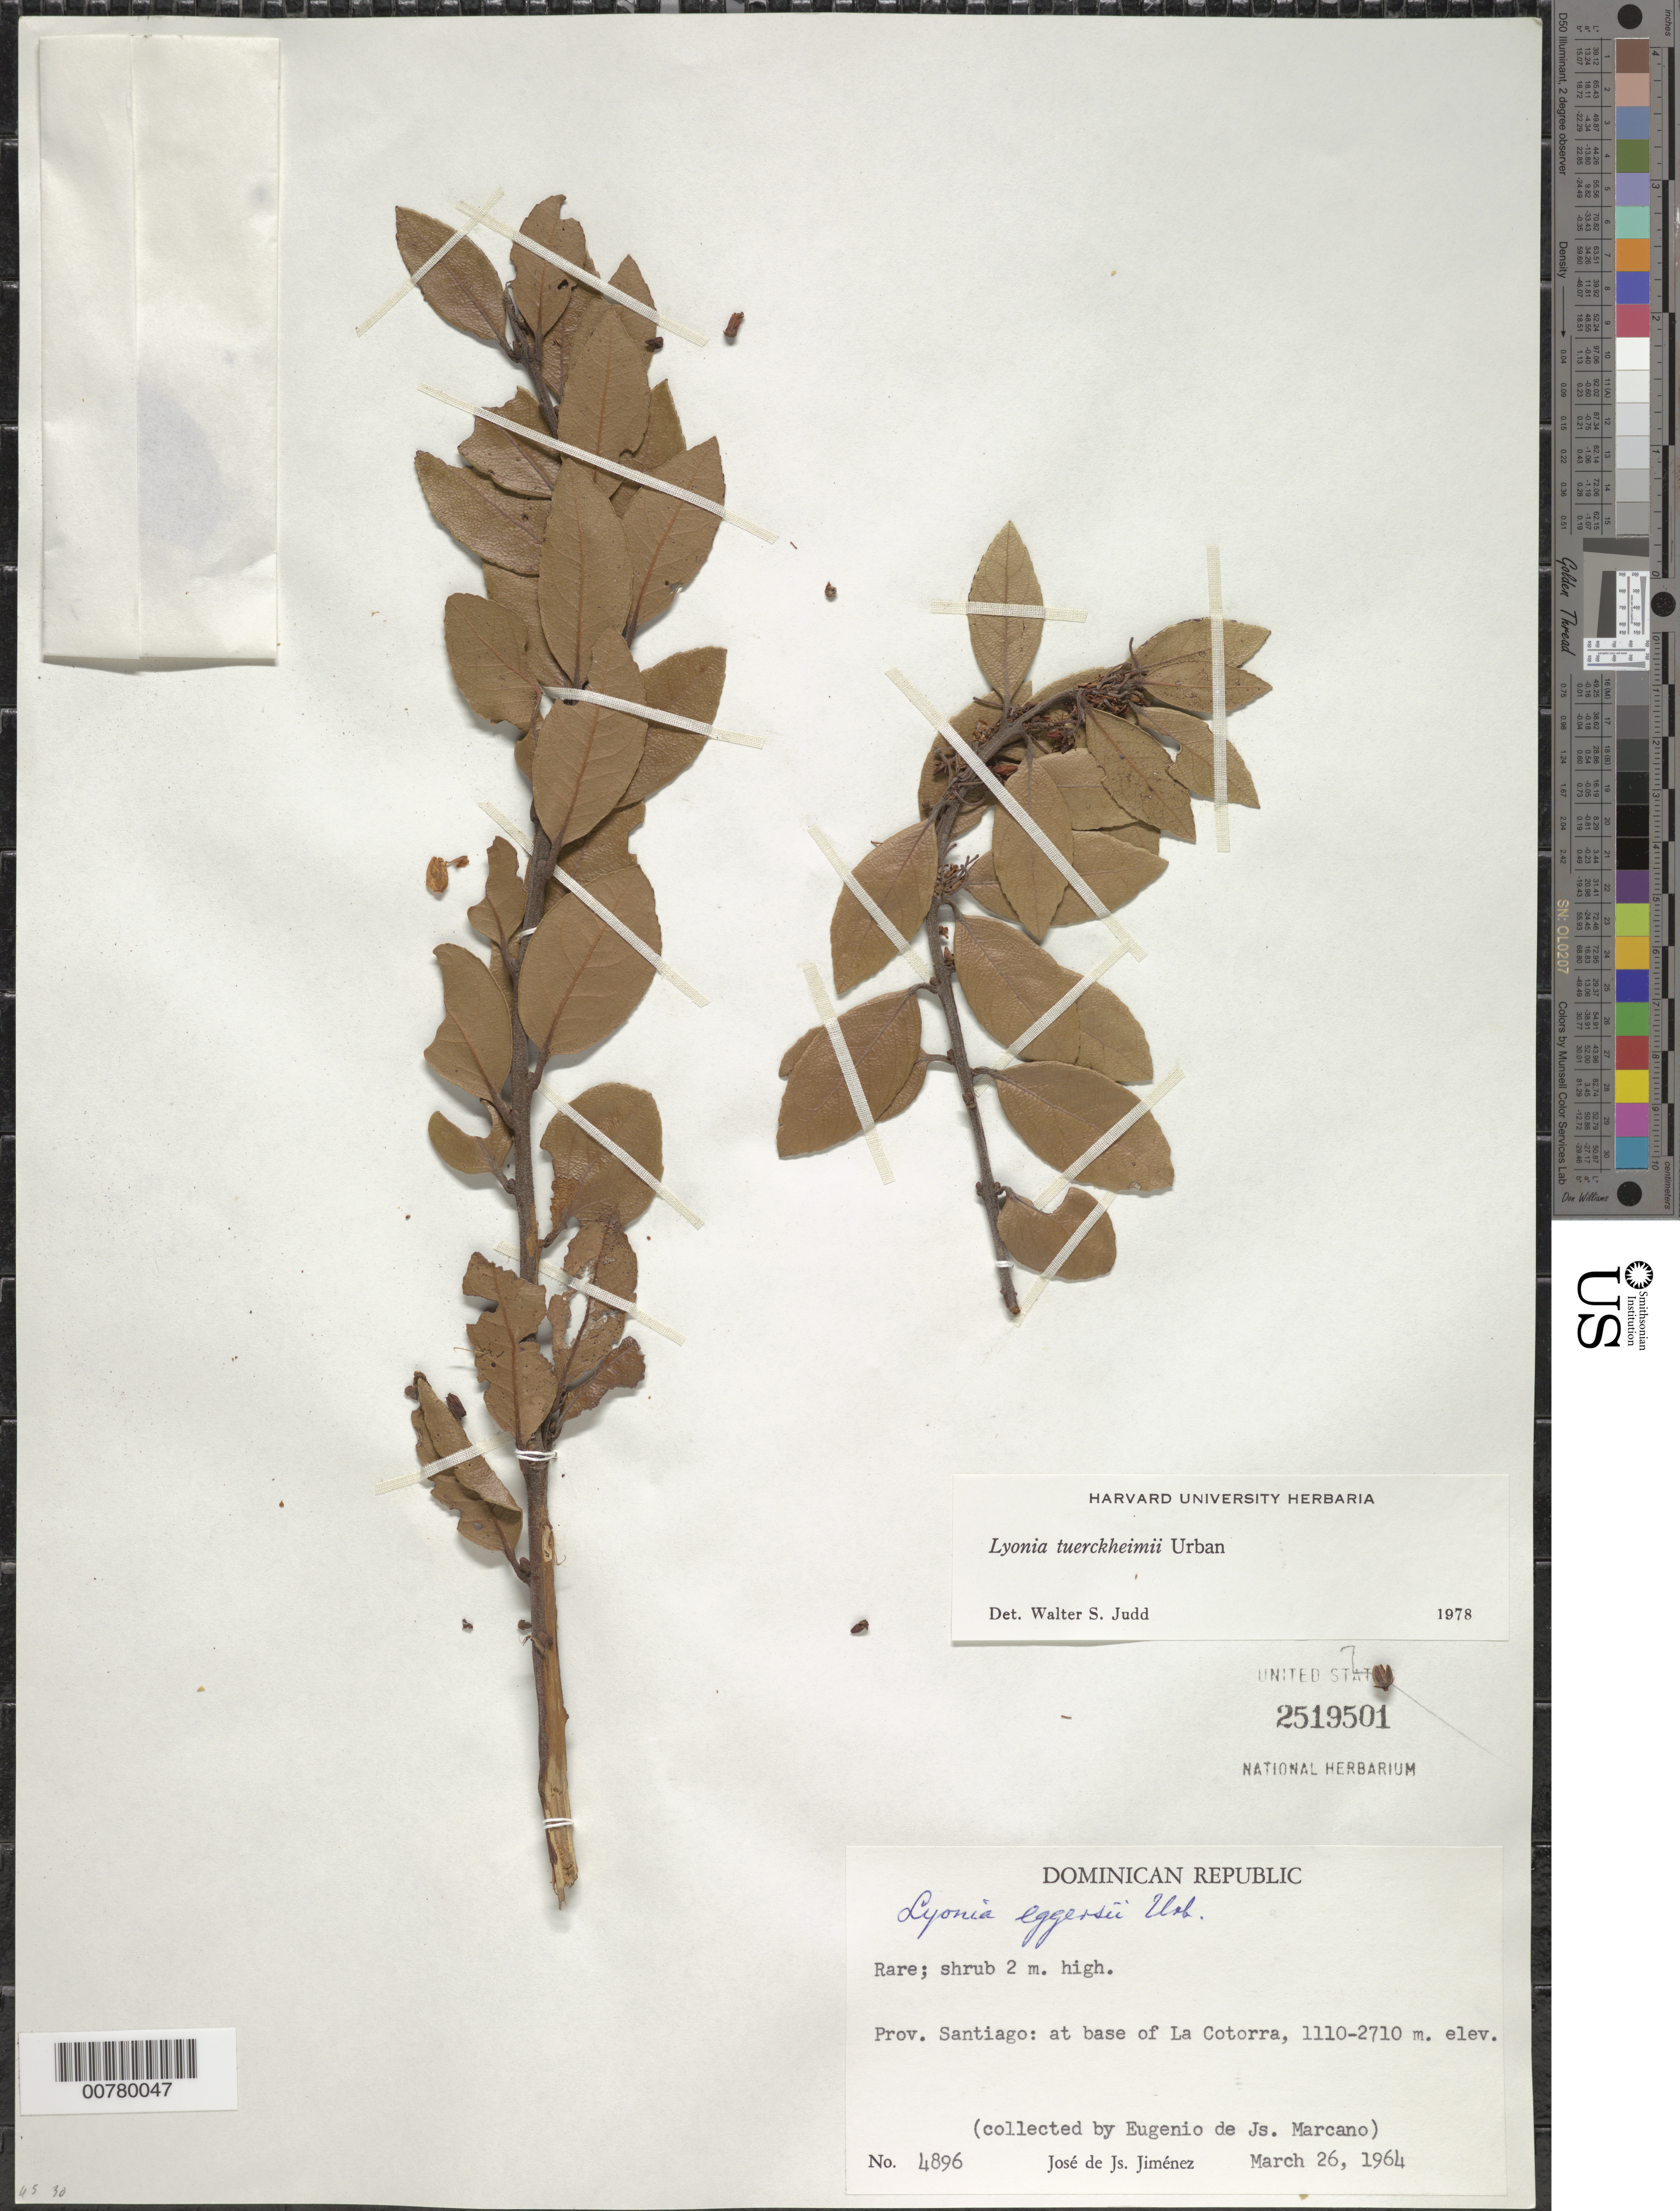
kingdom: Plantae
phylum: Tracheophyta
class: Magnoliopsida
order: Ericales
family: Ericaceae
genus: Lyonia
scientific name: Lyonia tuerckheimii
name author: Urb.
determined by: Judd, Walter S.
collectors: E. J. Marcano F. & J. J. Jiménez Almonte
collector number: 4896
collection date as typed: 26 Mar 1964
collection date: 1964-03-26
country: Dominican Republic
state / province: Santiago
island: Hispaniola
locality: At base of La Cotorra.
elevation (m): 1110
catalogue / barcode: US 2519501